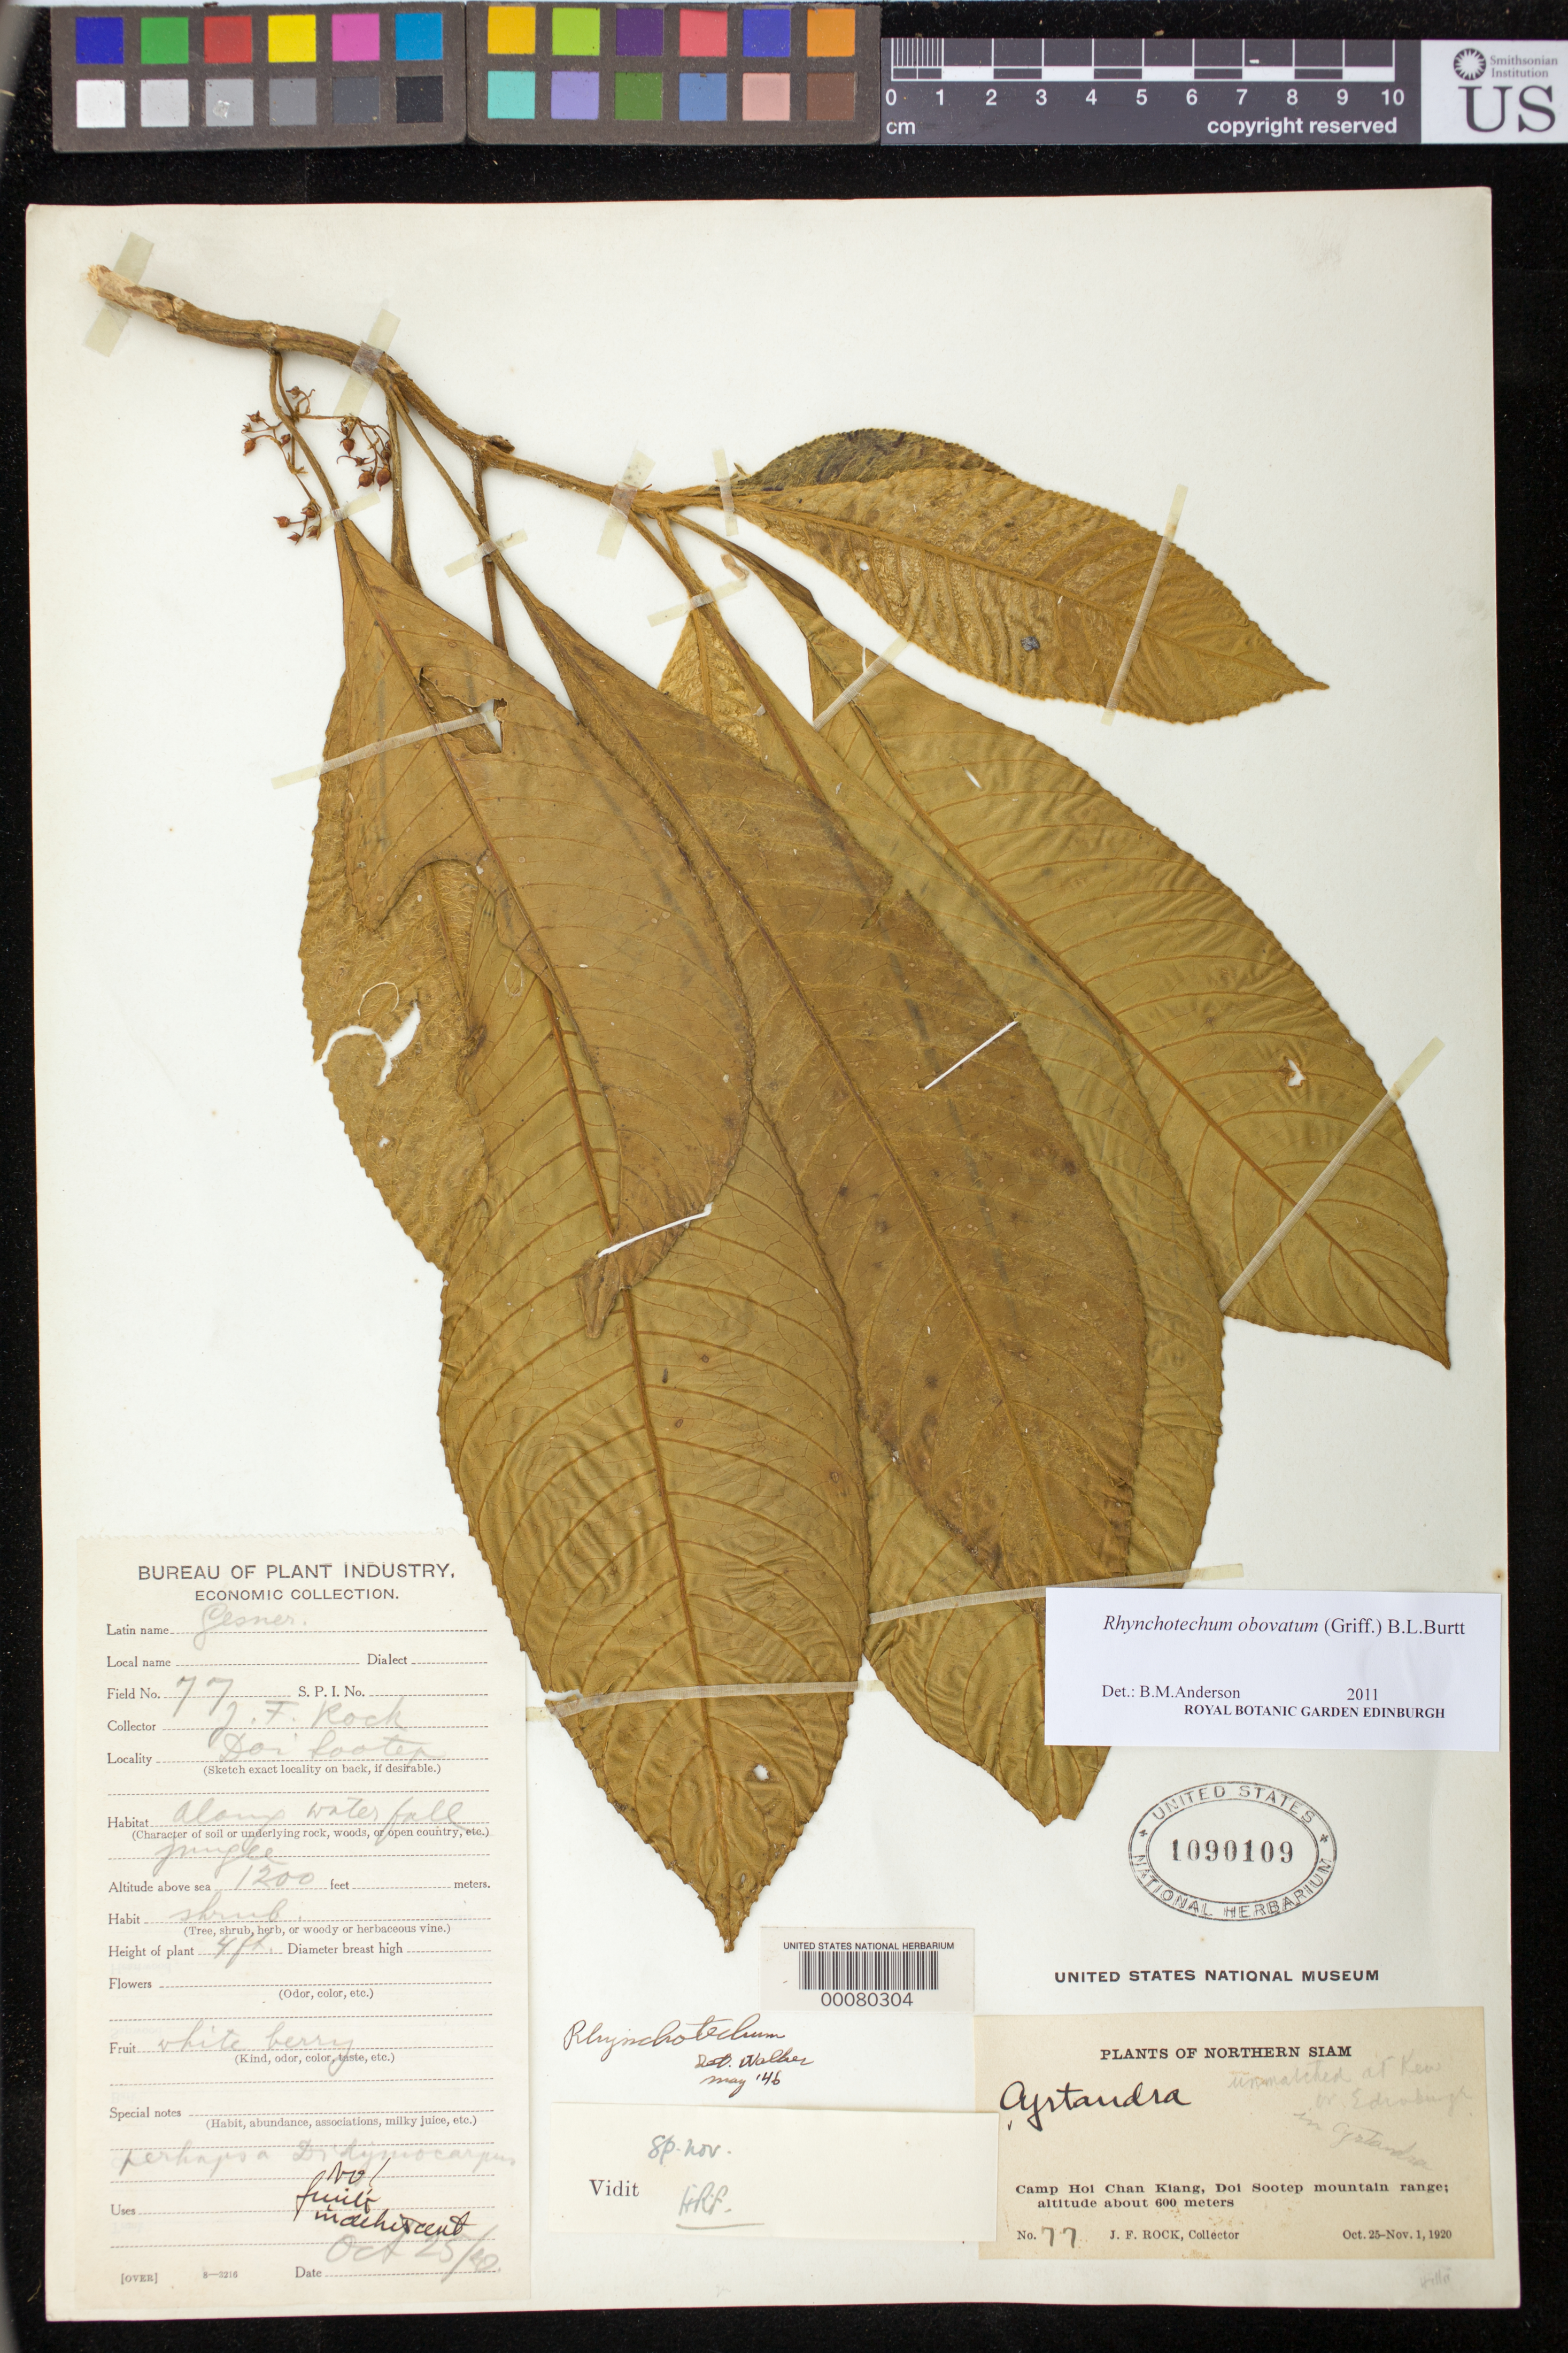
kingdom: Plantae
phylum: Tracheophyta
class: Magnoliopsida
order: Lamiales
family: Gesneriaceae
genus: Rhynchotechum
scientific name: Rhynchotechum obovatum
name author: (Griff.) B.L. Burtt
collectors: J. F. Rock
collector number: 77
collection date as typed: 25 Oct 1920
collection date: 1920-10-25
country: Thailand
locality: Camp hoi chan kiang, doi sootep mountain range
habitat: Along waterfall, jungle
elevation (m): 366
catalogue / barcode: US 1090109